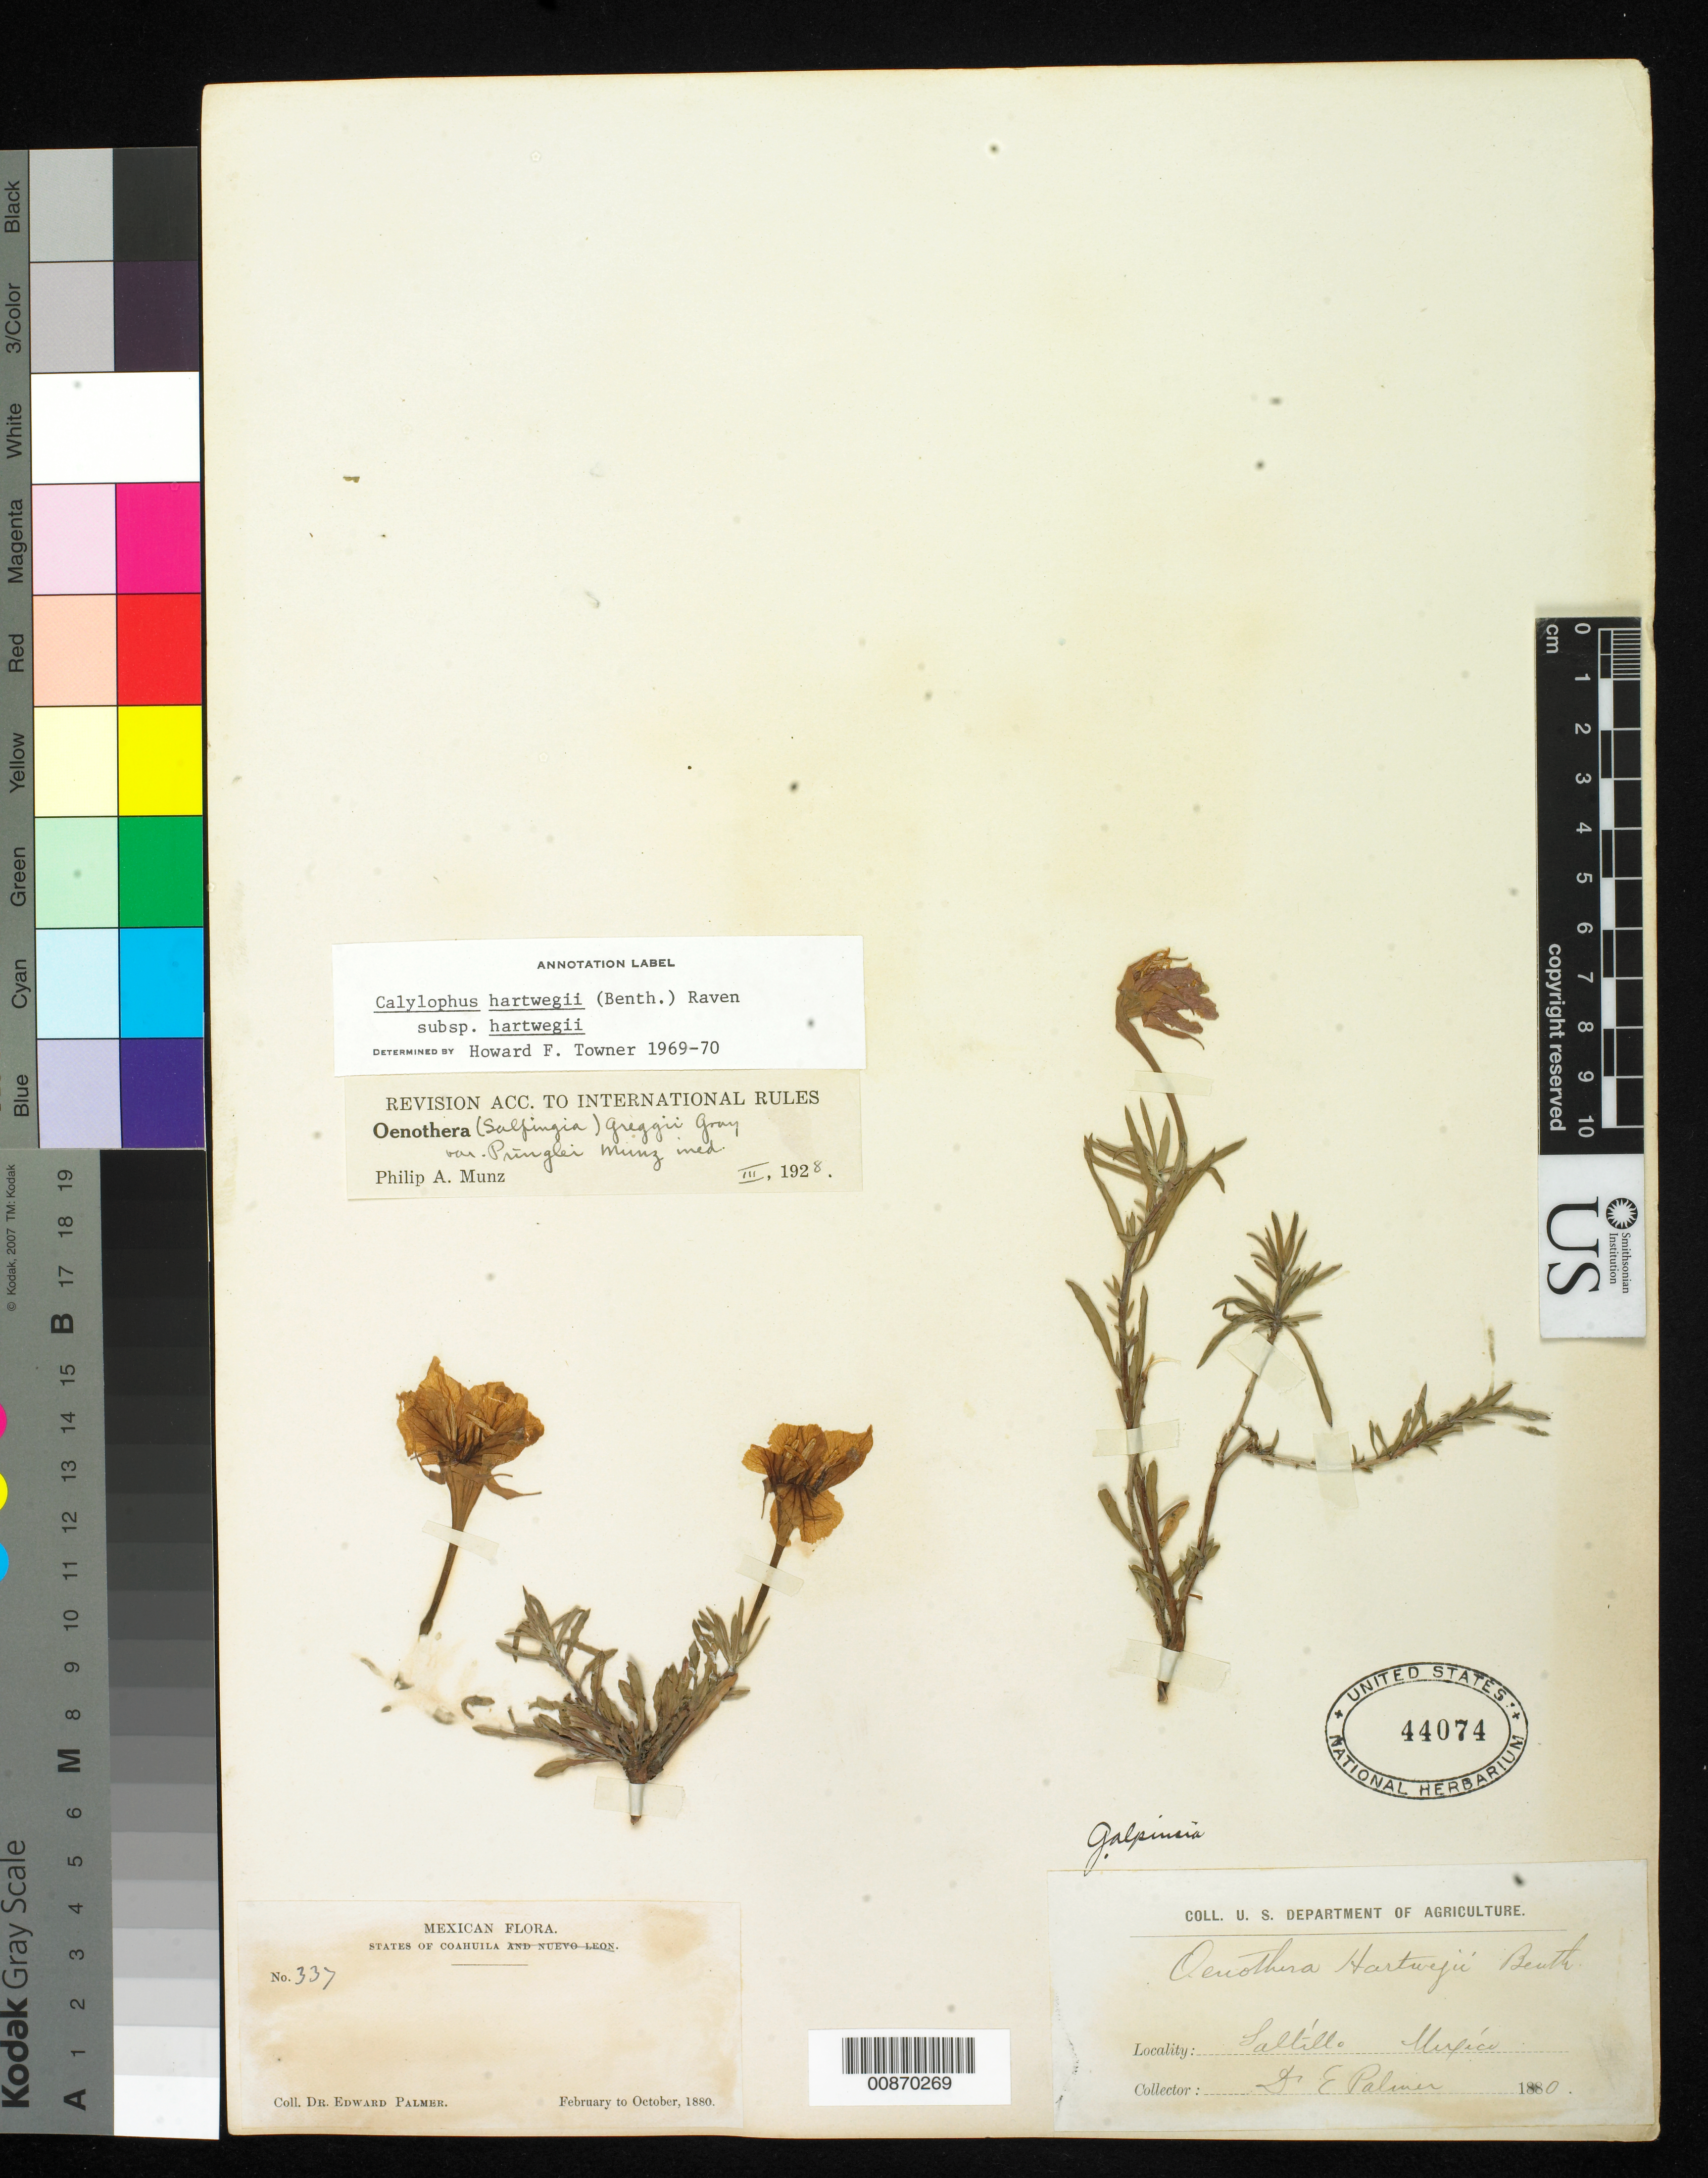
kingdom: Plantae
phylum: Tracheophyta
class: Magnoliopsida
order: Myrtales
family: Onagraceae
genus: Oenothera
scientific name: Oenothera hartwegii subsp. hartwegii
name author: Benth.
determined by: Wagner, W. L., (BOT), Smithsonian Institution - National Museum of Natural History (UNITED STATES)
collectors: E. Palmer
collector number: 337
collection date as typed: Feb 1880 to -- Oct 1880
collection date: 1880-02/1880-10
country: Mexico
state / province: Coahuila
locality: Saltillo, Coahuila.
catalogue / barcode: US 44074